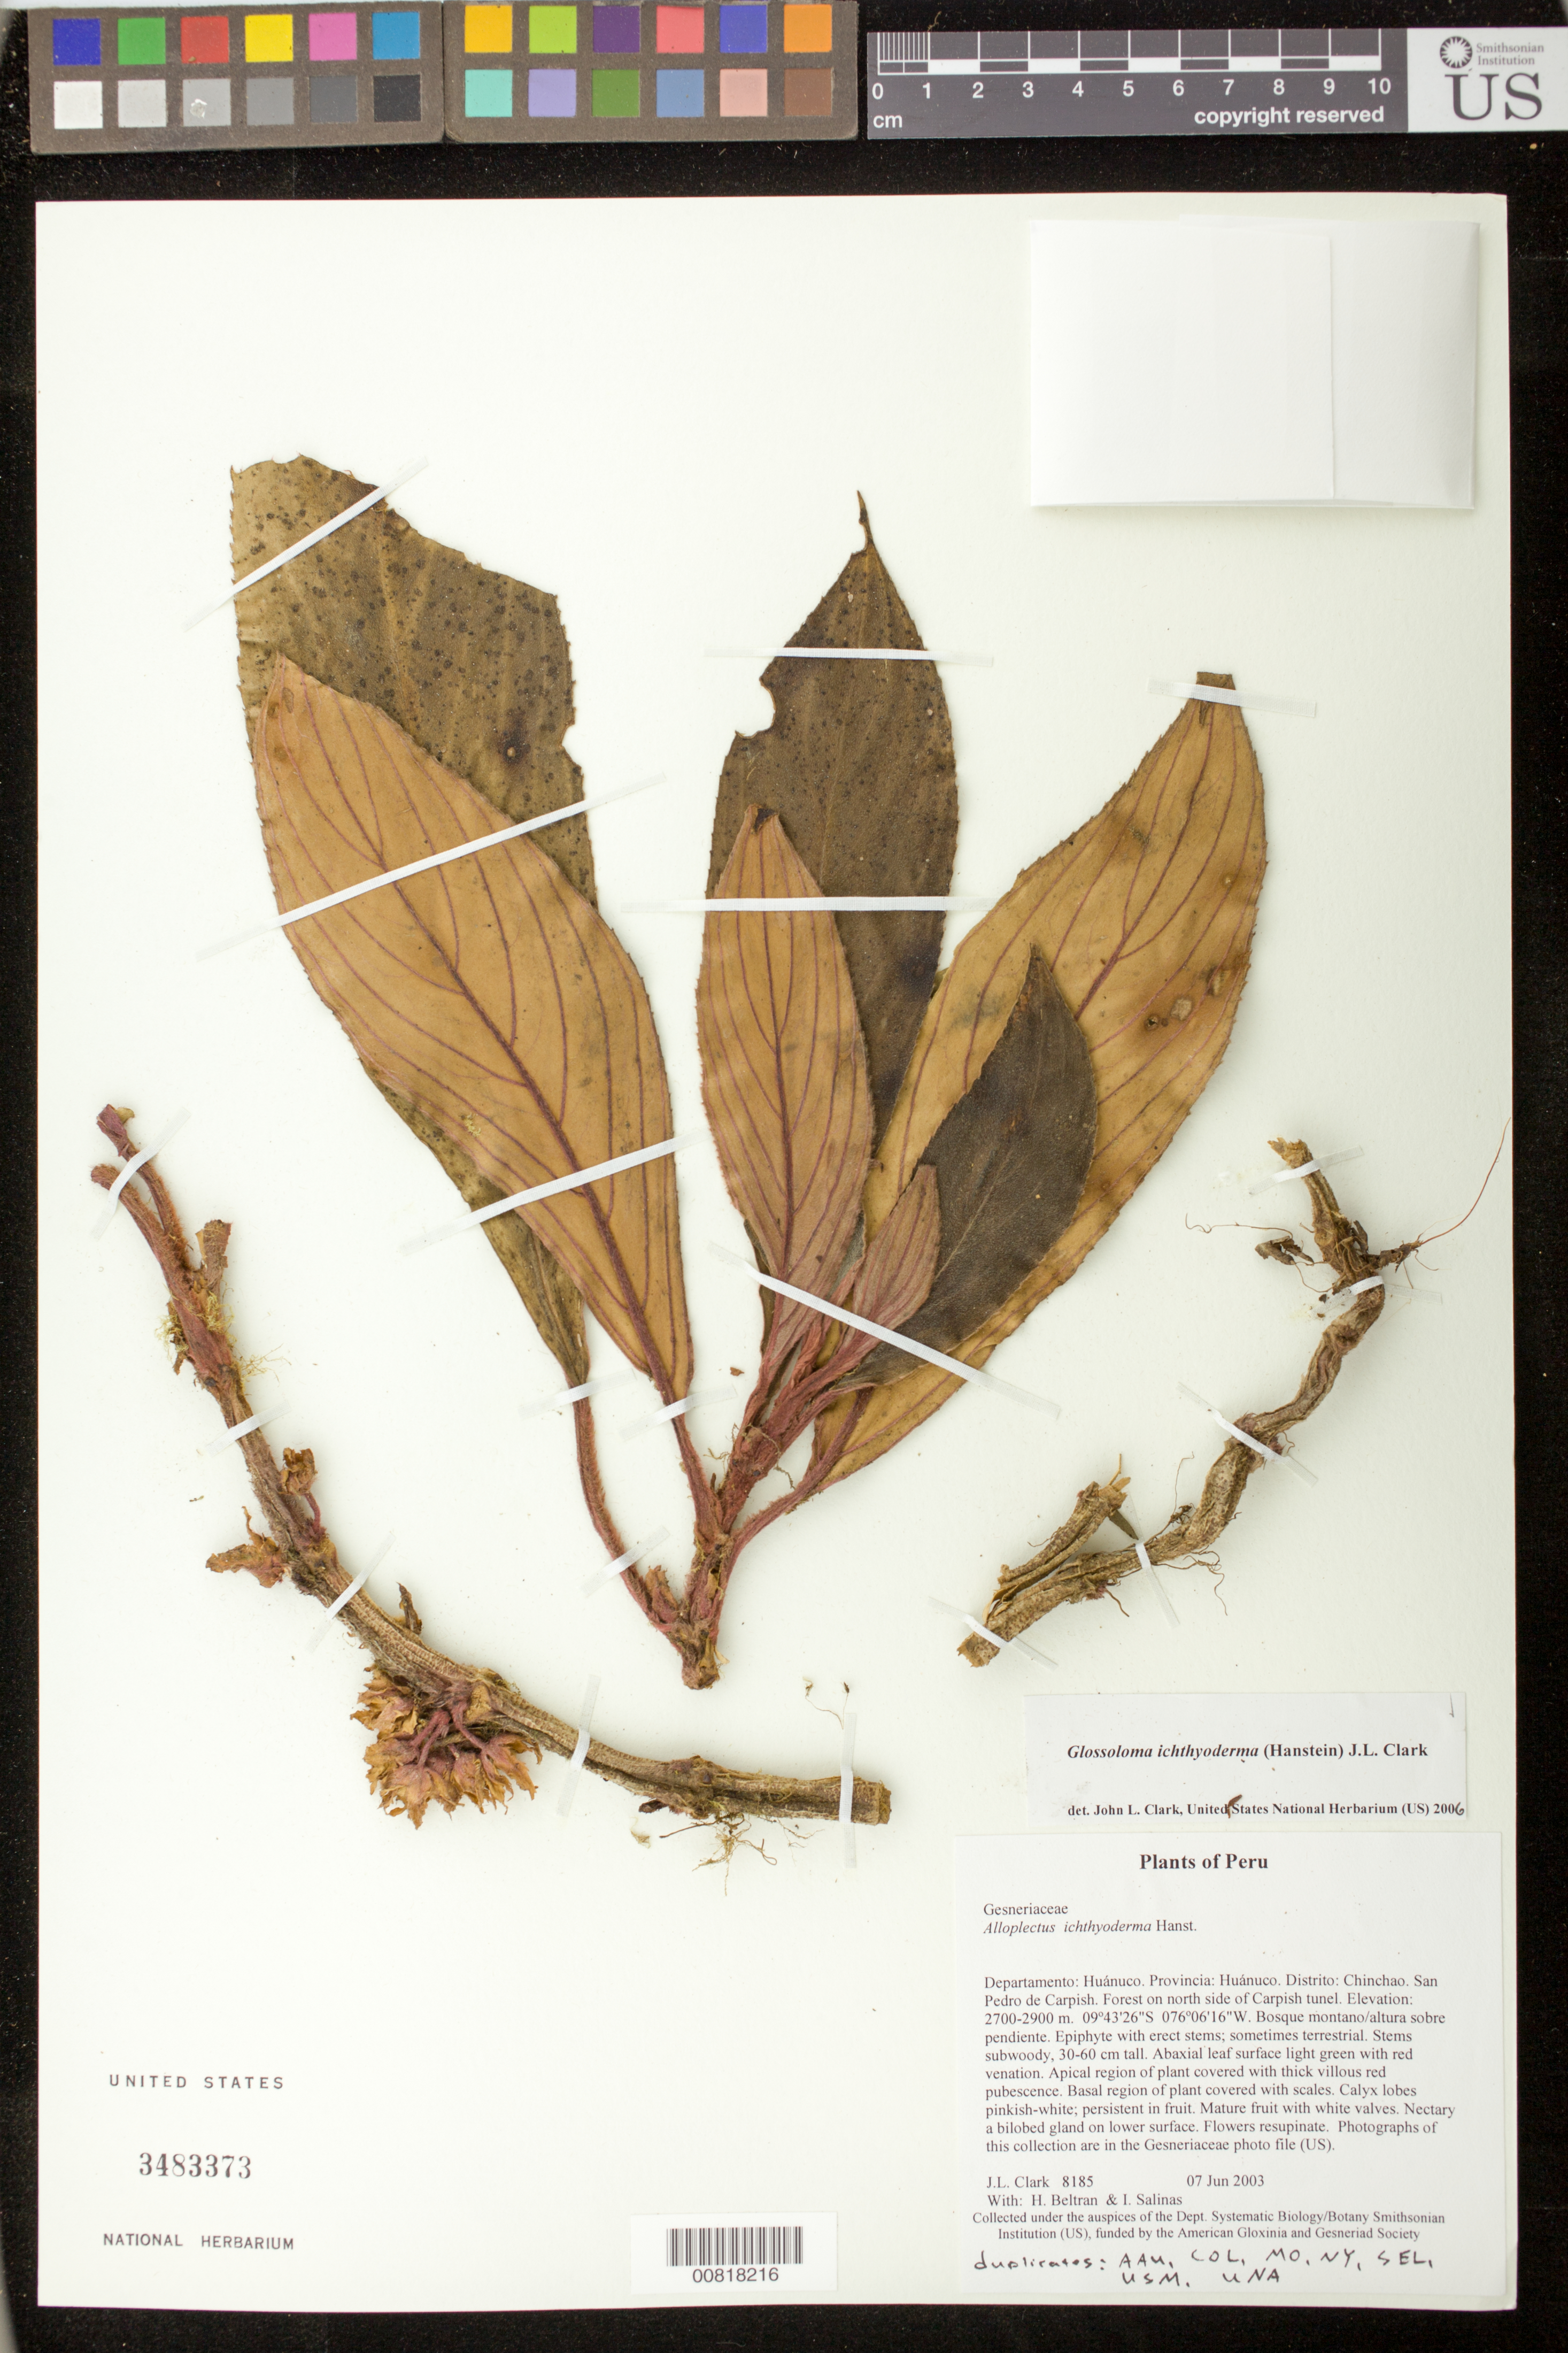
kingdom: Plantae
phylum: Tracheophyta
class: Magnoliopsida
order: Lamiales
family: Gesneriaceae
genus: Glossoloma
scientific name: Glossoloma ichthyoderma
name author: (Hanst.) J.L. Clark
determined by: Clark, J. L., (SEL), The Marie Selby Botanical Garden (UNITED STATES)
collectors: J. L. Clark, H. Beltran & I. Salinas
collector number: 8185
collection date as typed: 07 Jun 2003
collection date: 2003-06-07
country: Peru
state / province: Huánuco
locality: Huánuco. Distrito: Chinchao. San Pedro de Carpish. Forest on north side of Carpish tunel.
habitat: Bosque montano/altura sobre pendiente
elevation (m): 2700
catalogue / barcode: US 3483373